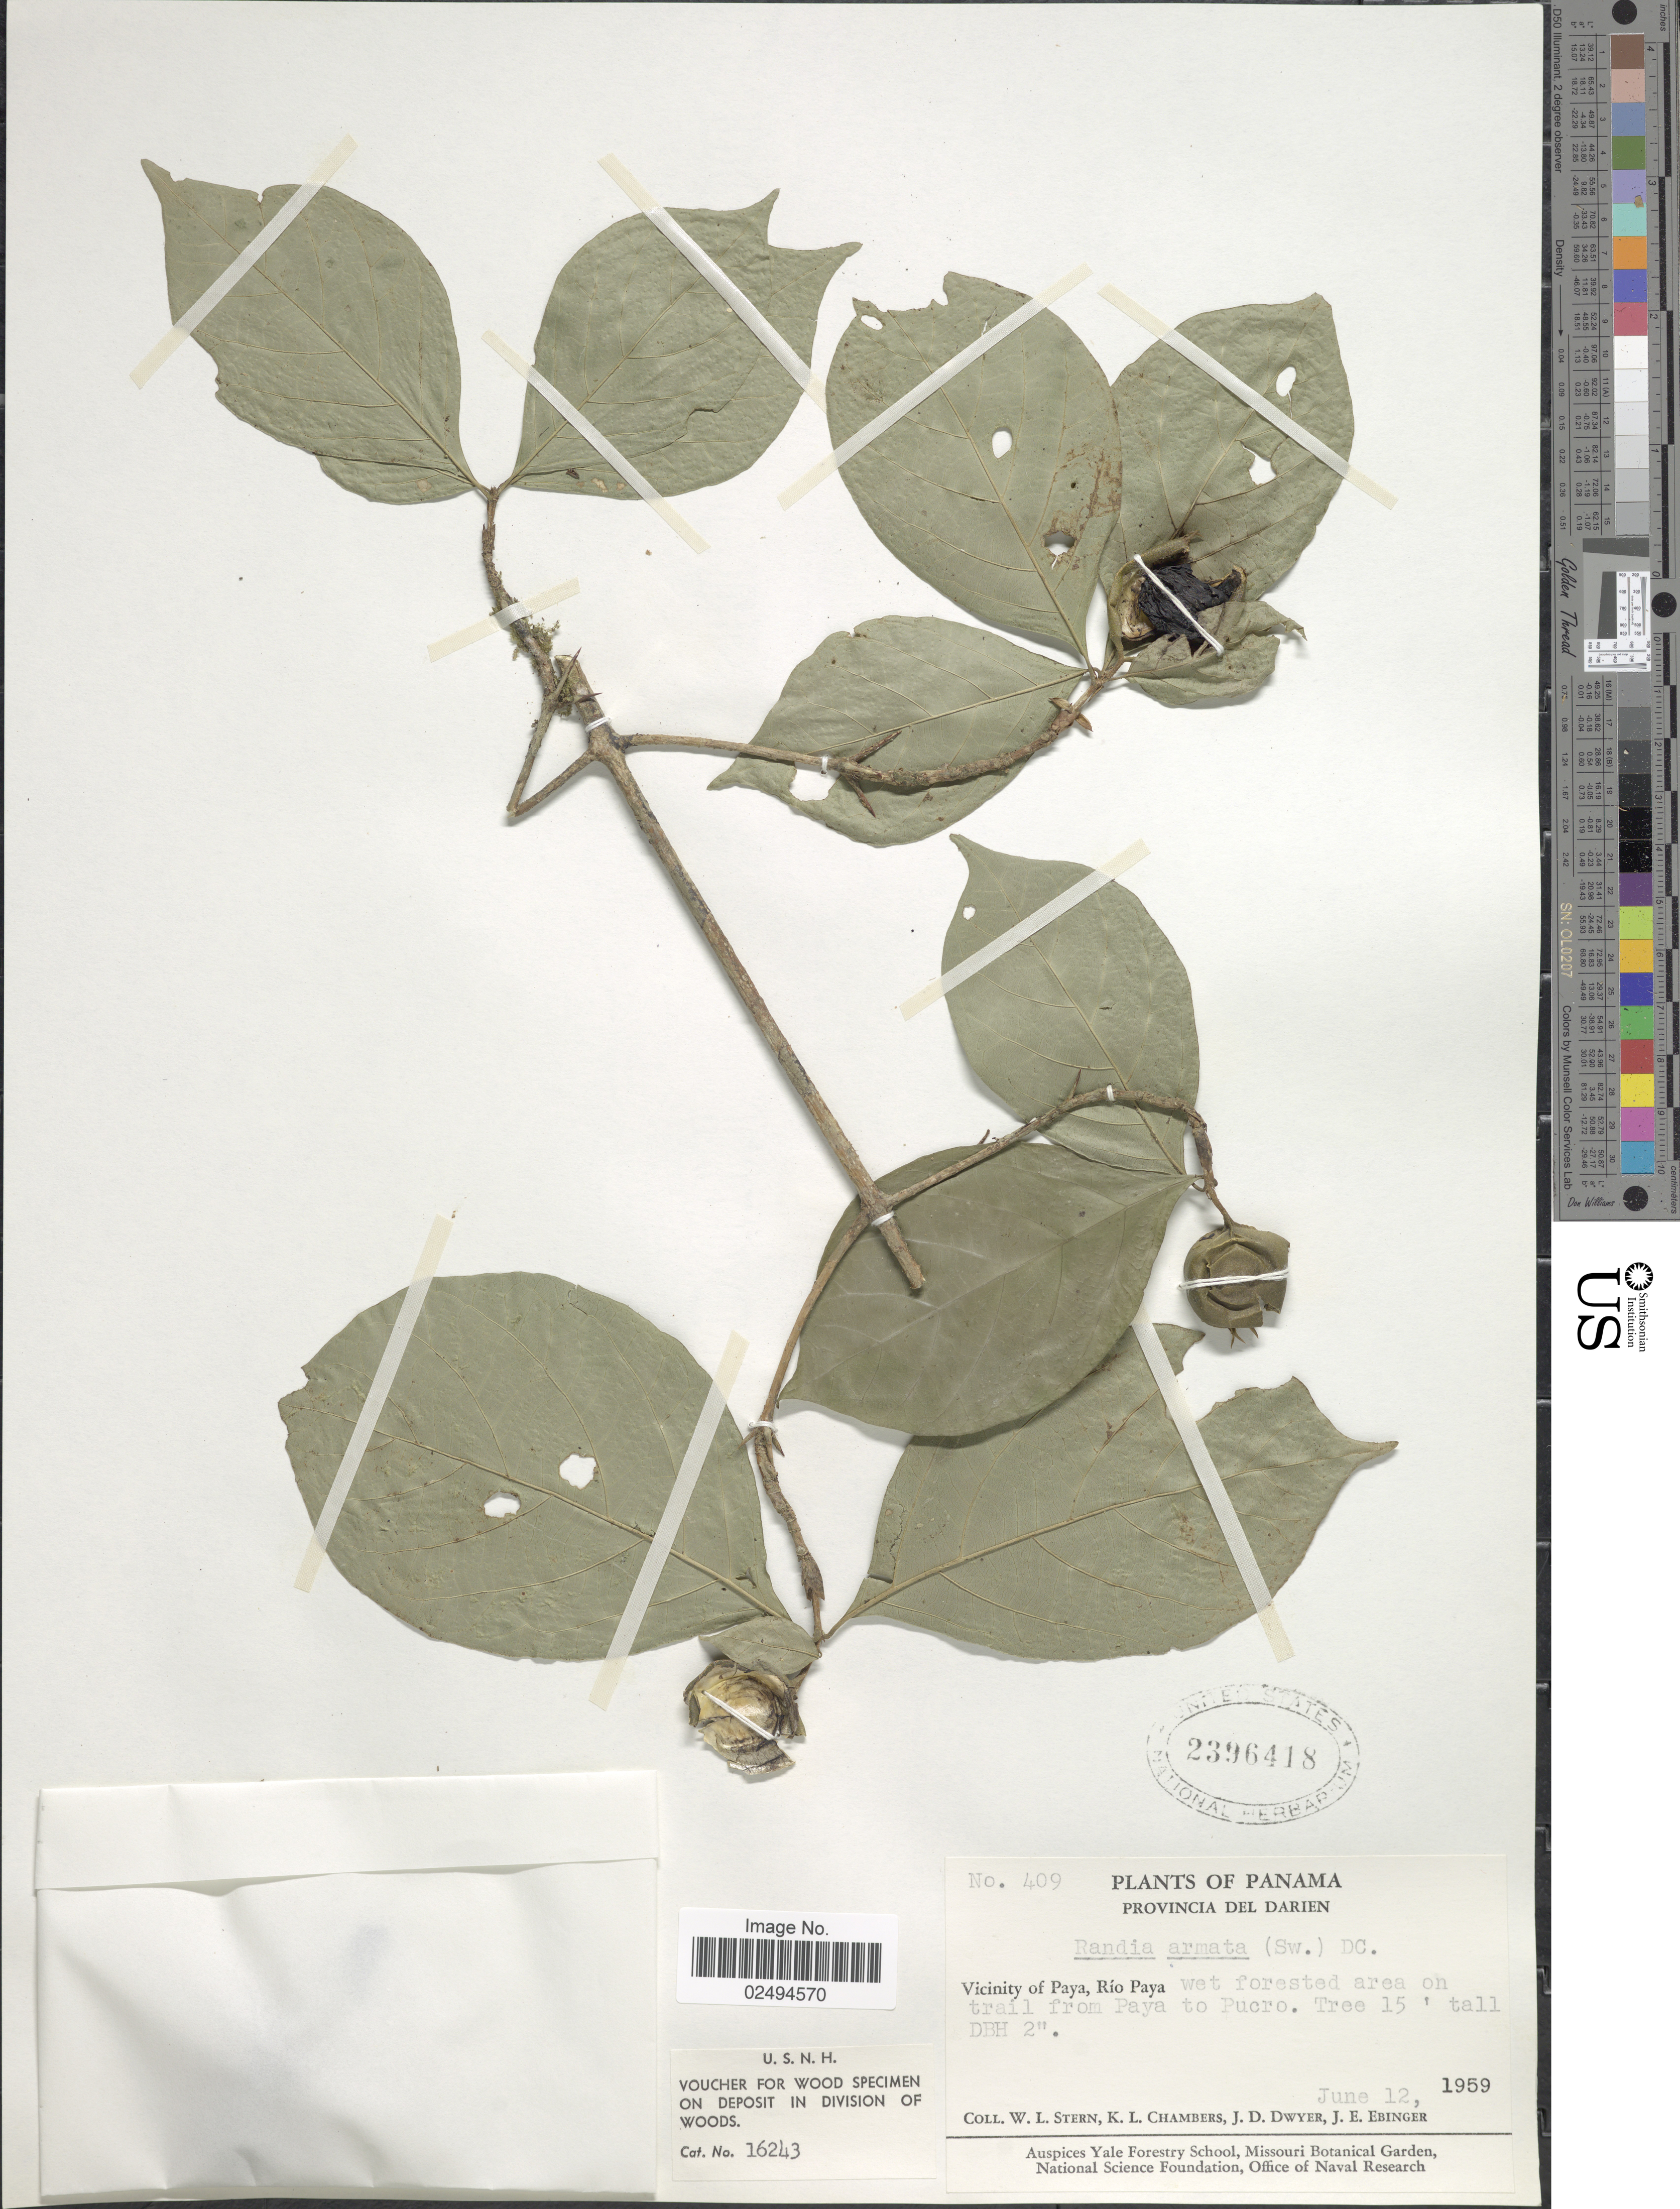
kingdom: Plantae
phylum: Tracheophyta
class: Magnoliopsida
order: Gentianales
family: Rubiaceae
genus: Randia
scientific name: Randia armata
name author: (Sw.) DC.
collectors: W. L. Stern, K. Chambers, J. D. Dwyer & J. Ebinger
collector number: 409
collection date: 1959-06-12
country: Panama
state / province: Darién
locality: Provincia del Darien. Vicinity of Paya, Rio Paya. Wet forested area on trail from Paya to Pucro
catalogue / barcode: US 2396418